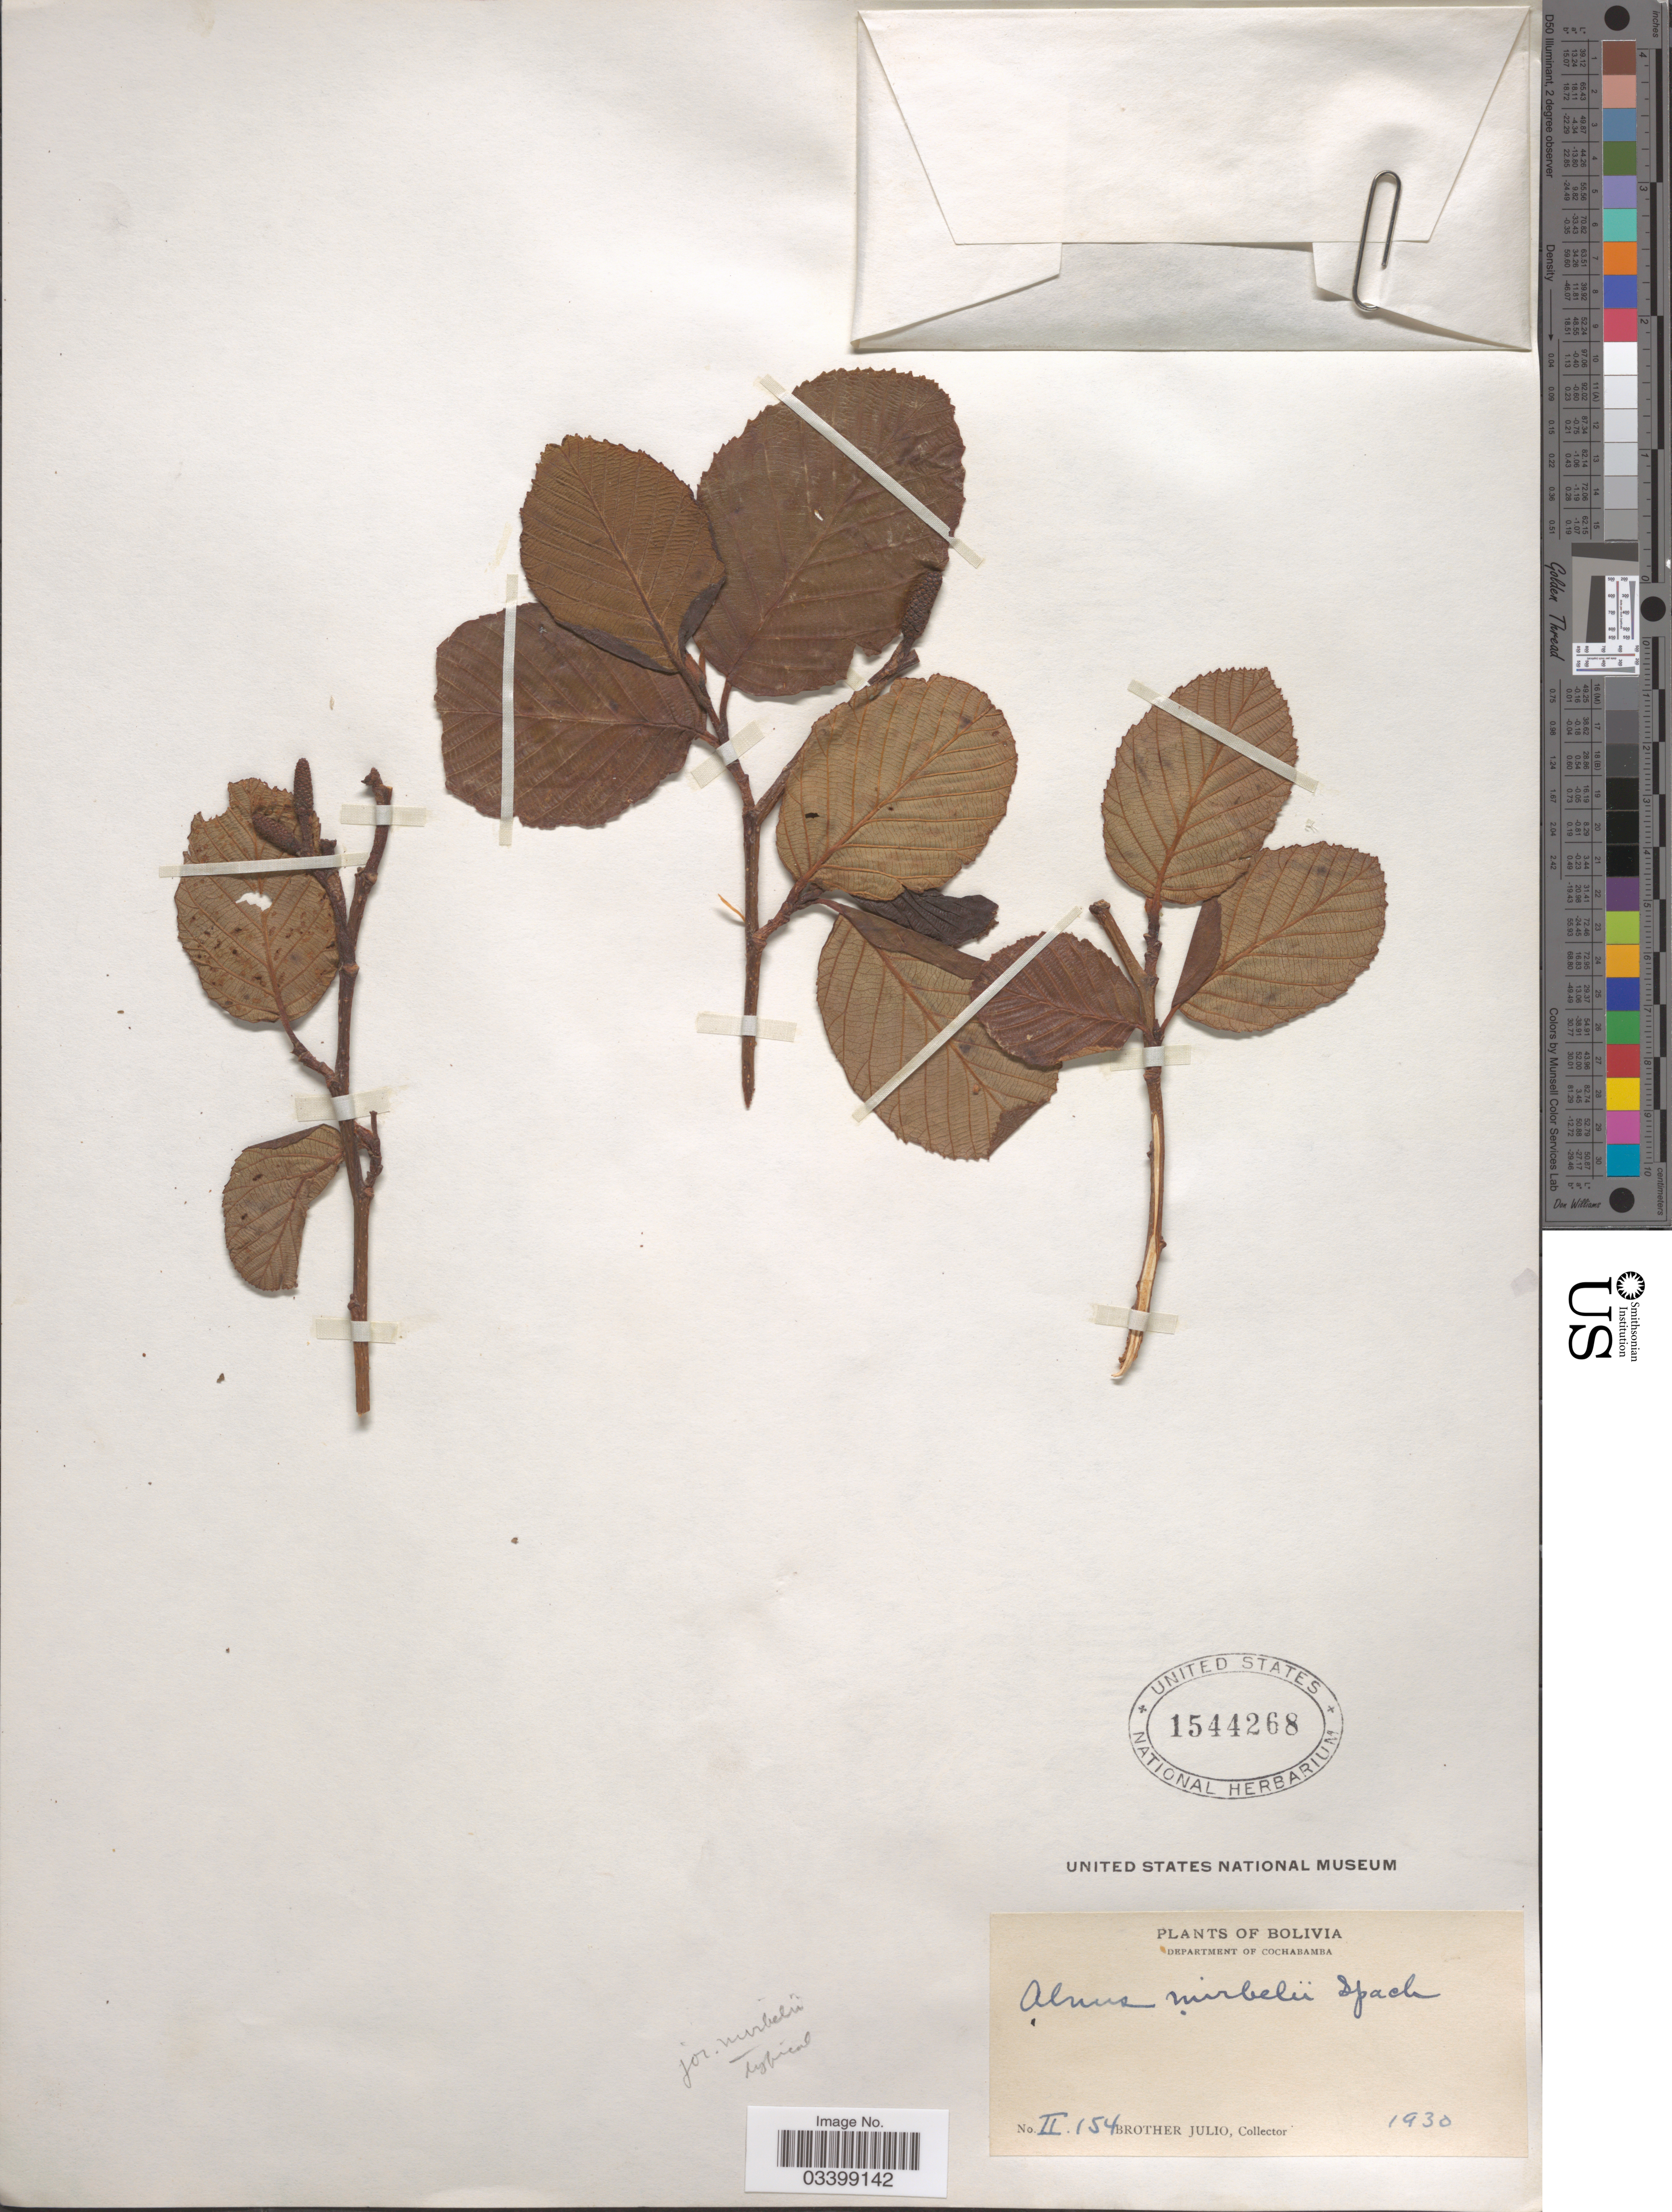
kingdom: Plantae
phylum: Tracheophyta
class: Magnoliopsida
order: Fagales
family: Betulaceae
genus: Alnus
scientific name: Alnus acuminata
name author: Kunth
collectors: Bro. Julio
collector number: II.154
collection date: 1930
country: Bolivia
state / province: Cochabamba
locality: Department of Cochabamba.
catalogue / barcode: US 1544268